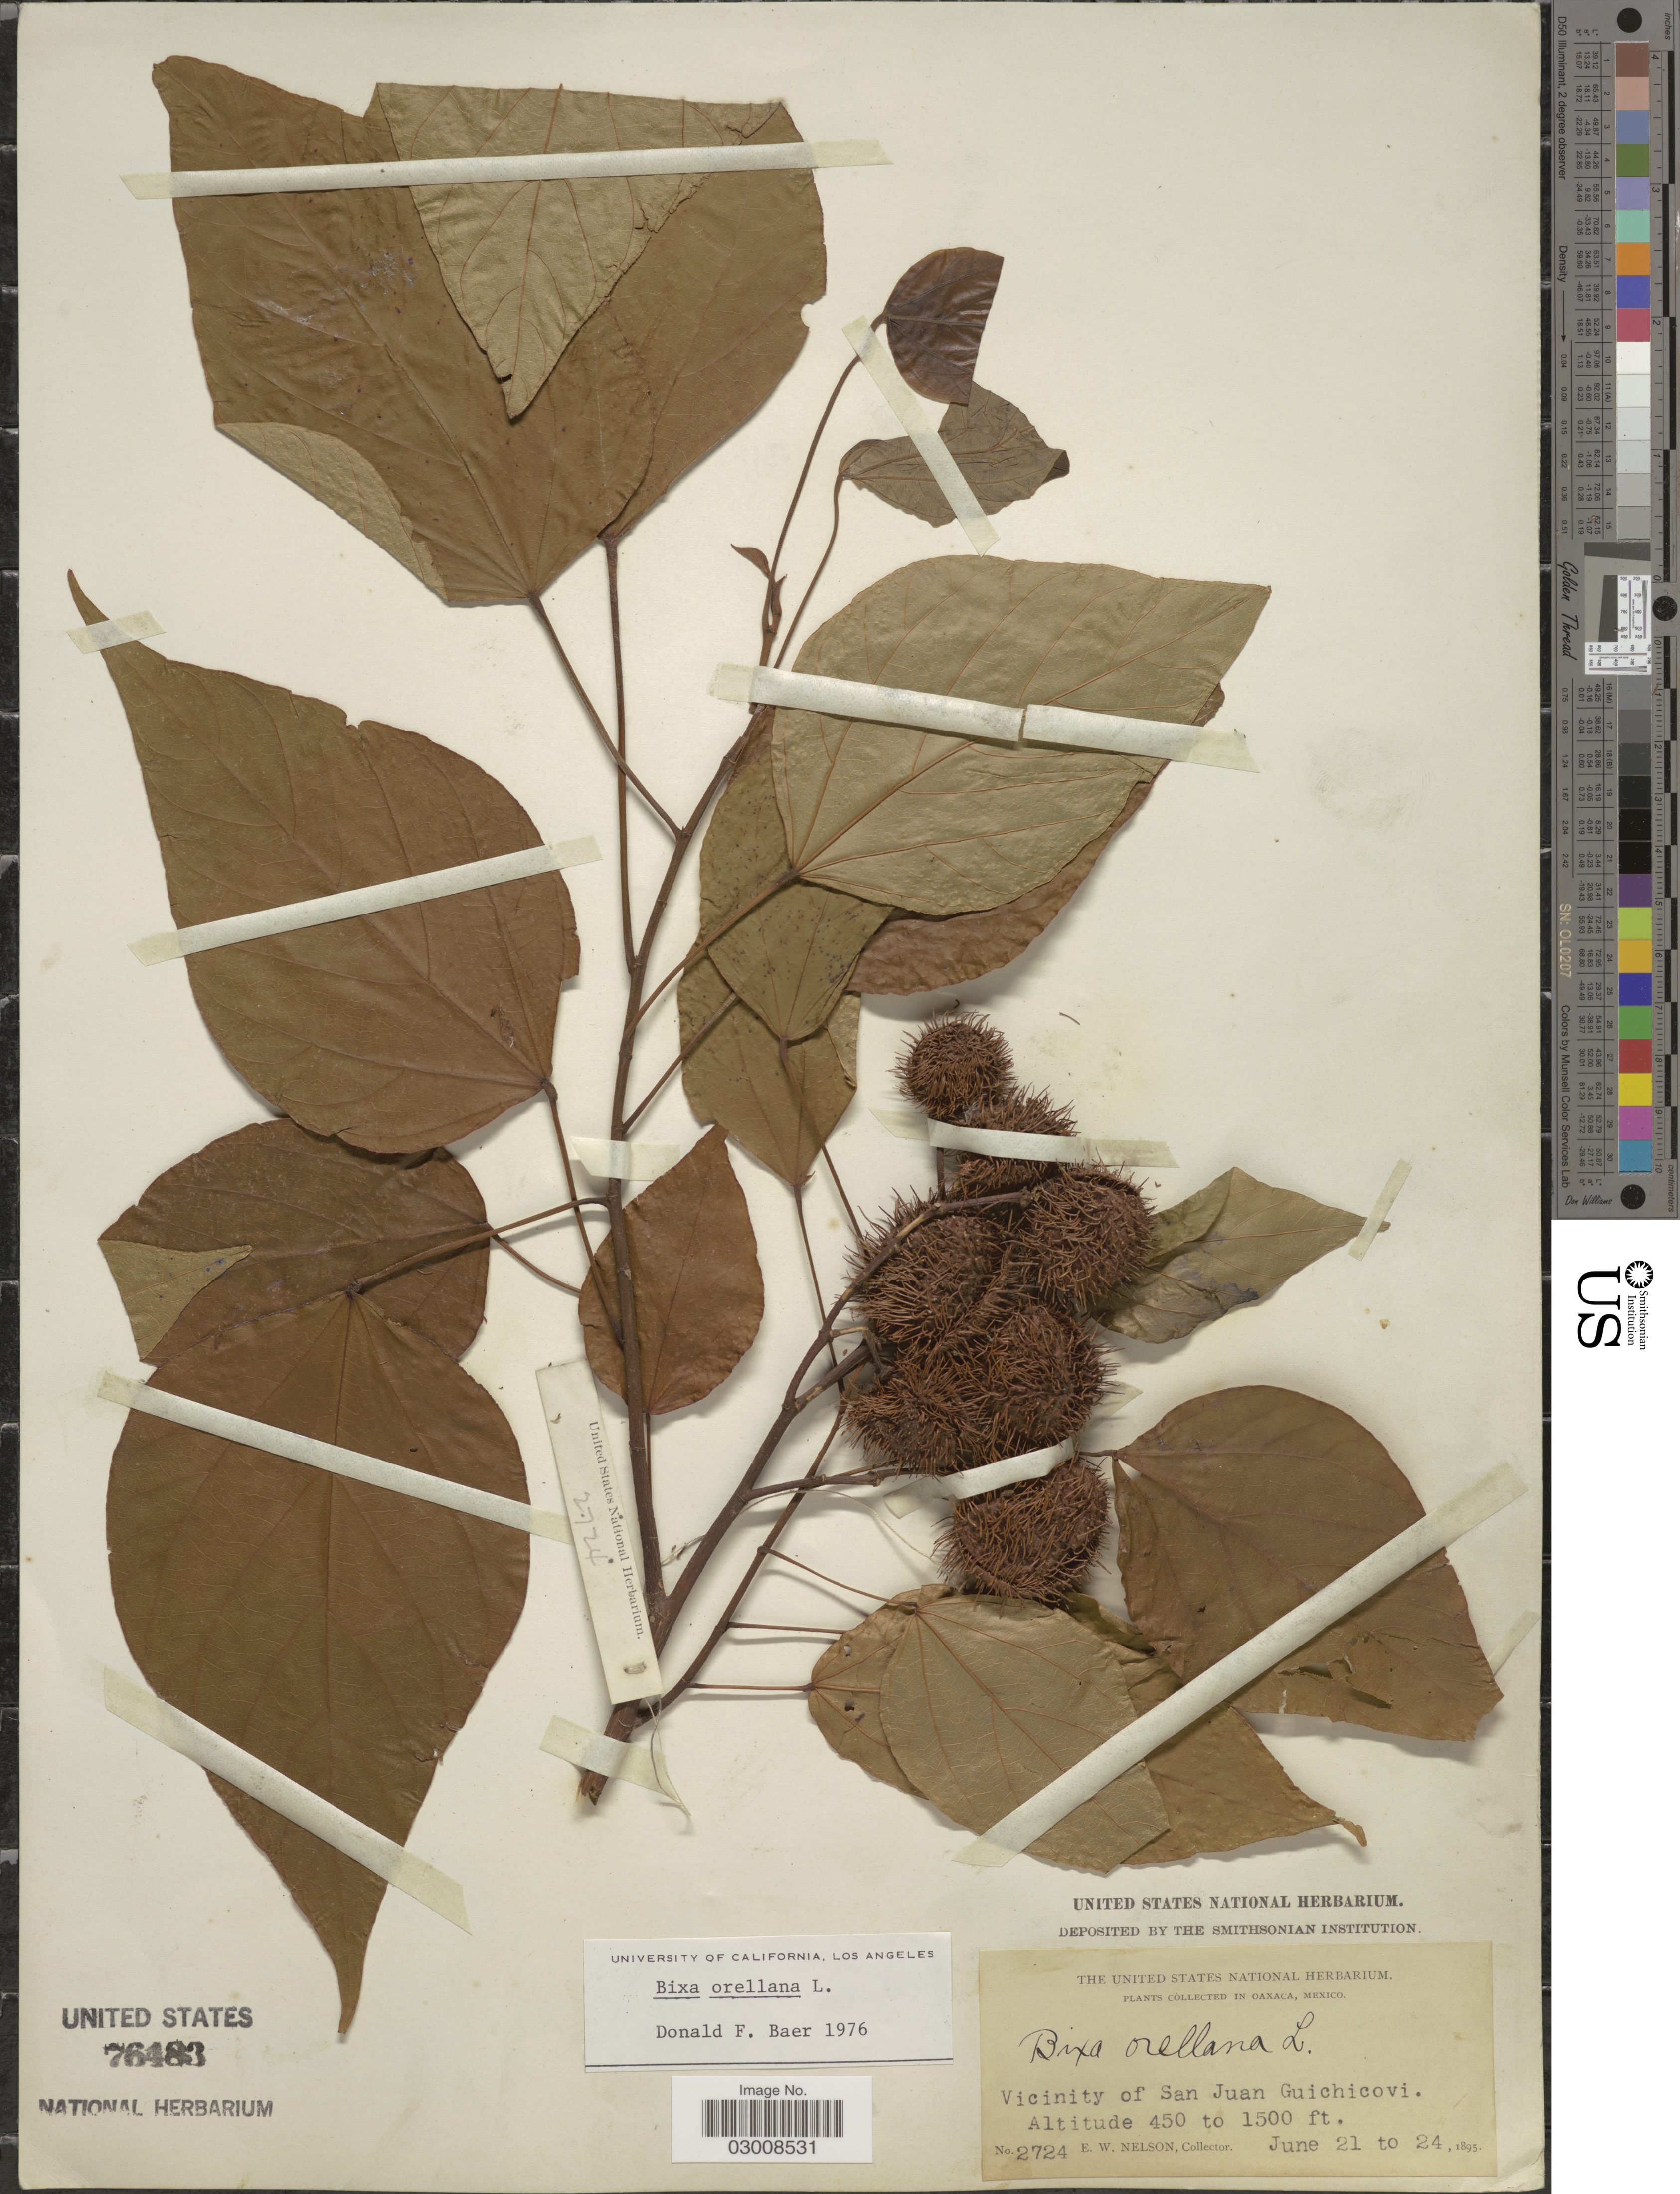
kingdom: Plantae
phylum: Tracheophyta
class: Magnoliopsida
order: Malvales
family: Bixaceae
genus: Bixa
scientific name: Bixa orellana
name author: L.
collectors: E. W. Nelson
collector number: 2724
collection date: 1895-06-21/1895-06-24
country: Mexico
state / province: Oaxaca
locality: Vicinity of San Juan Guichicovi.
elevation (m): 137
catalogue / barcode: US 76483